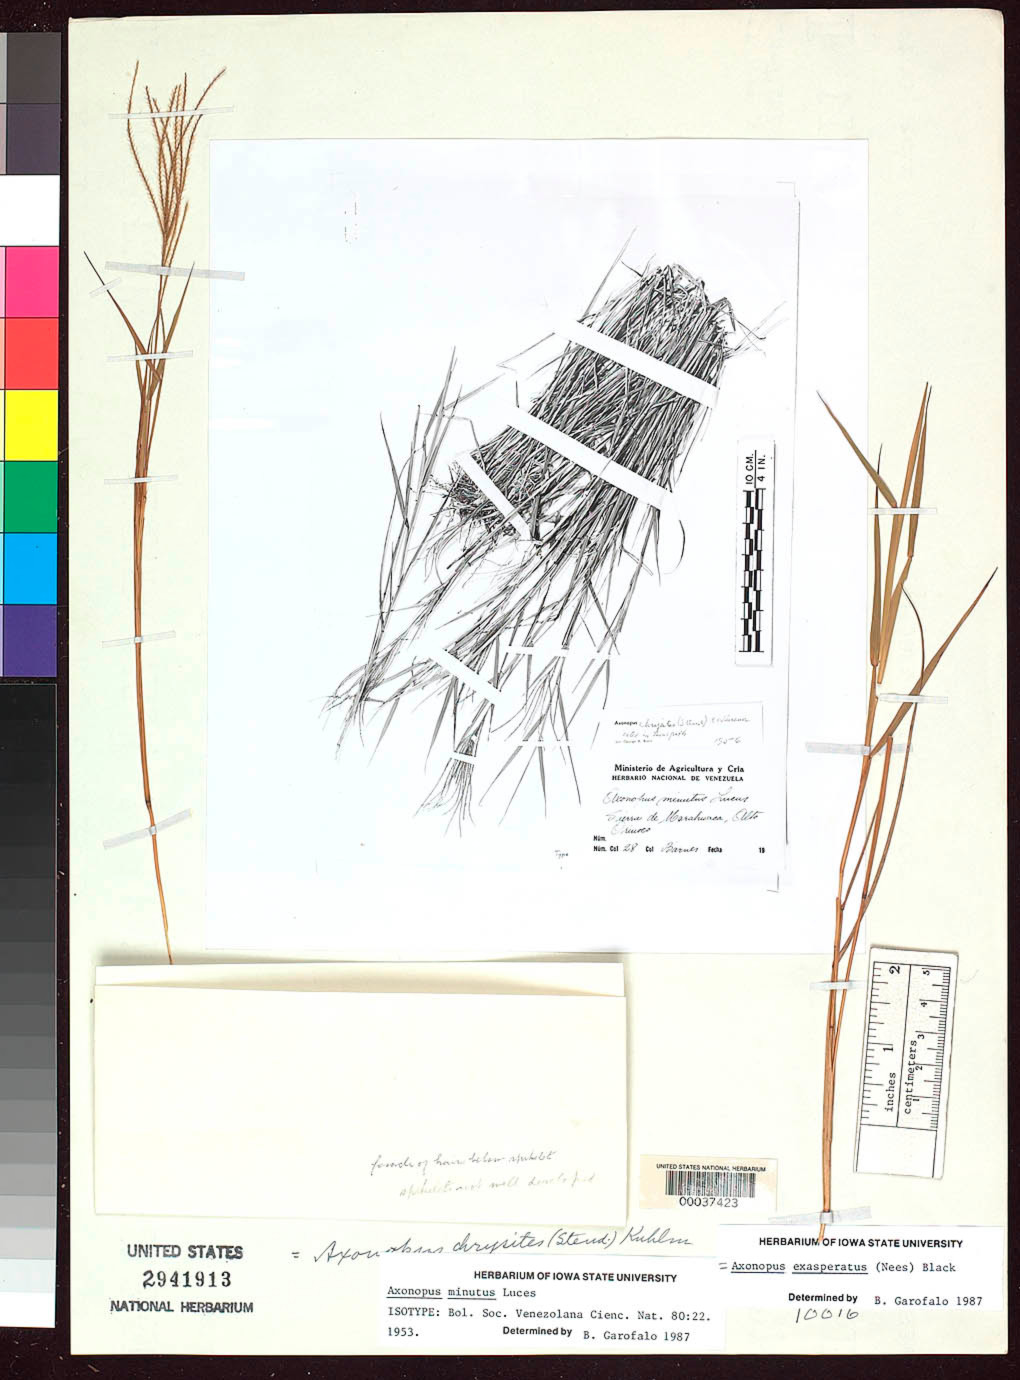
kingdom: Plantae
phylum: Tracheophyta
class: Liliopsida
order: Poales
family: Poaceae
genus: Axonopus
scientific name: Axonopus minutus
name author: Luces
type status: Isotype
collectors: -. Barnes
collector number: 28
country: Venezuela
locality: Sierra de Marahuaca, Alto Orinoco.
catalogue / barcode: US 2941913